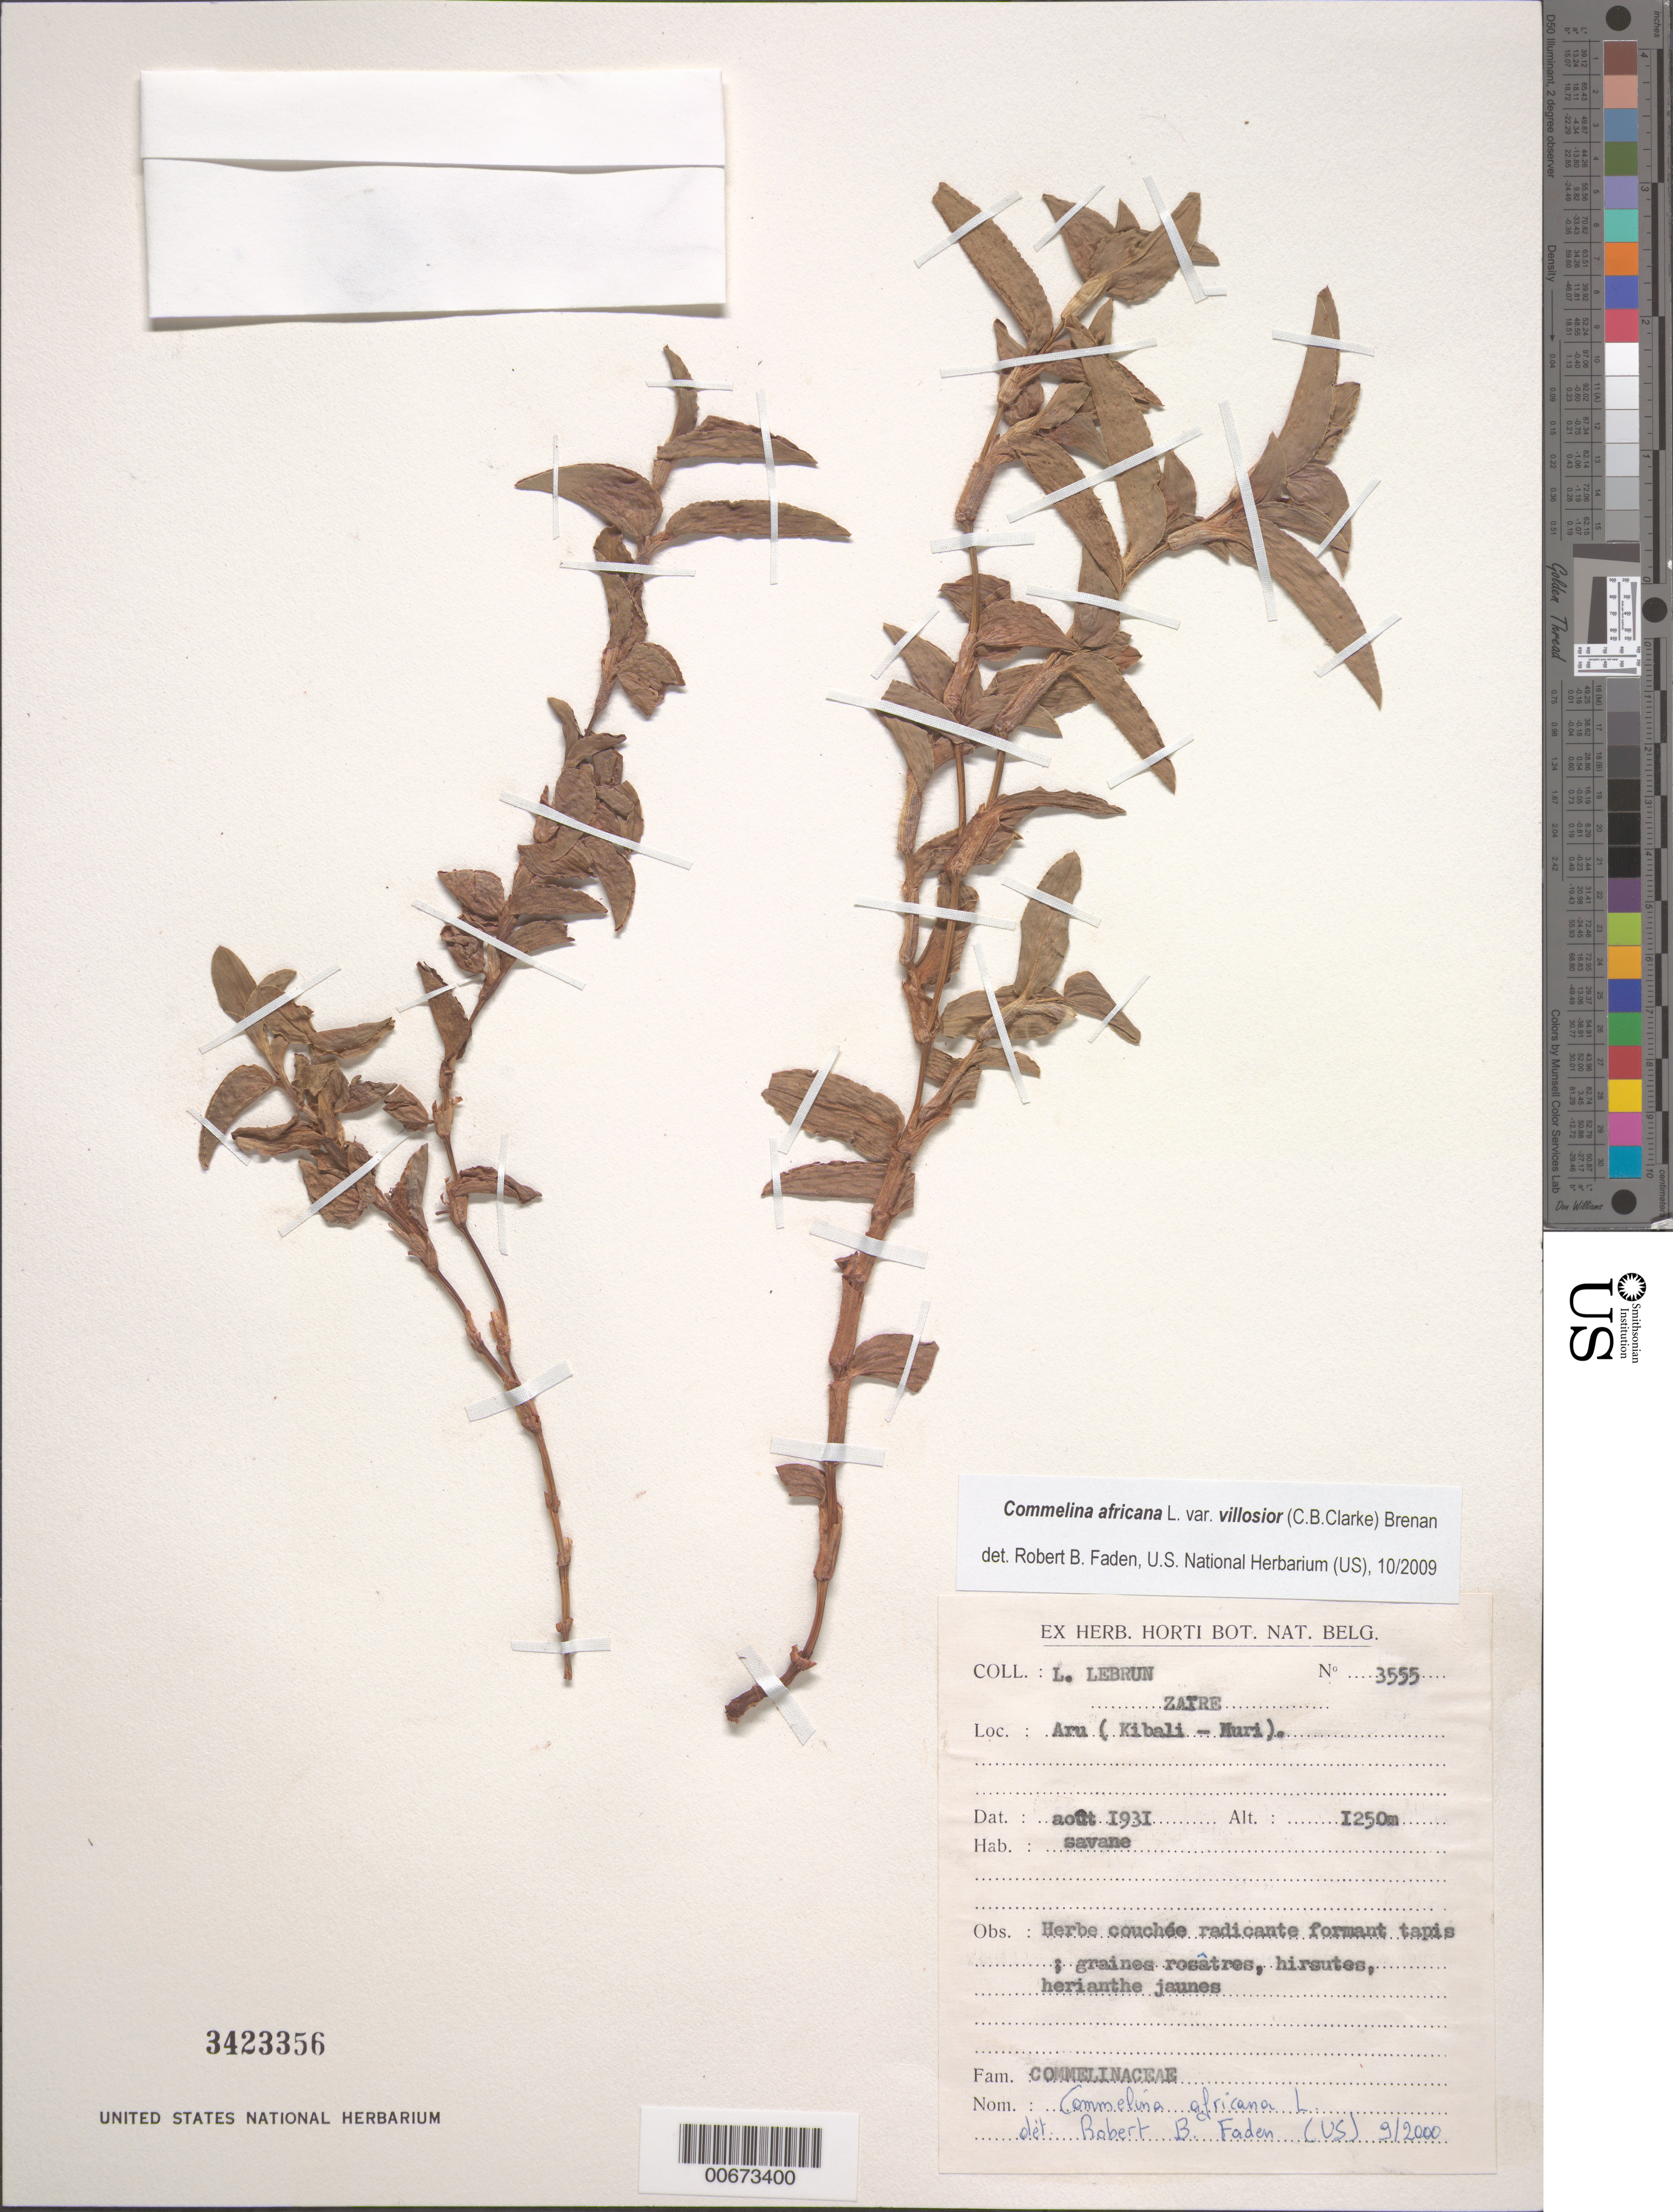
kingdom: Plantae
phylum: Tracheophyta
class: Liliopsida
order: Commelinales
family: Commelinaceae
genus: Commelina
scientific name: Commelina africana var. villosior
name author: (C.B. Clarke) Brenan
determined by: Faden, Robert B., (US), Smithsonian Institution - National Museum of Natural History (UNITED STATES)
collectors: L. Lebrun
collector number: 3555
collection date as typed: Aug 1931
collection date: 1931-08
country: Congo, Democratic Republic of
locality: Aru (Kibali-Nuri). [Kibali-Ituri?]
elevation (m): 1250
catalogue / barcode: US 3423356